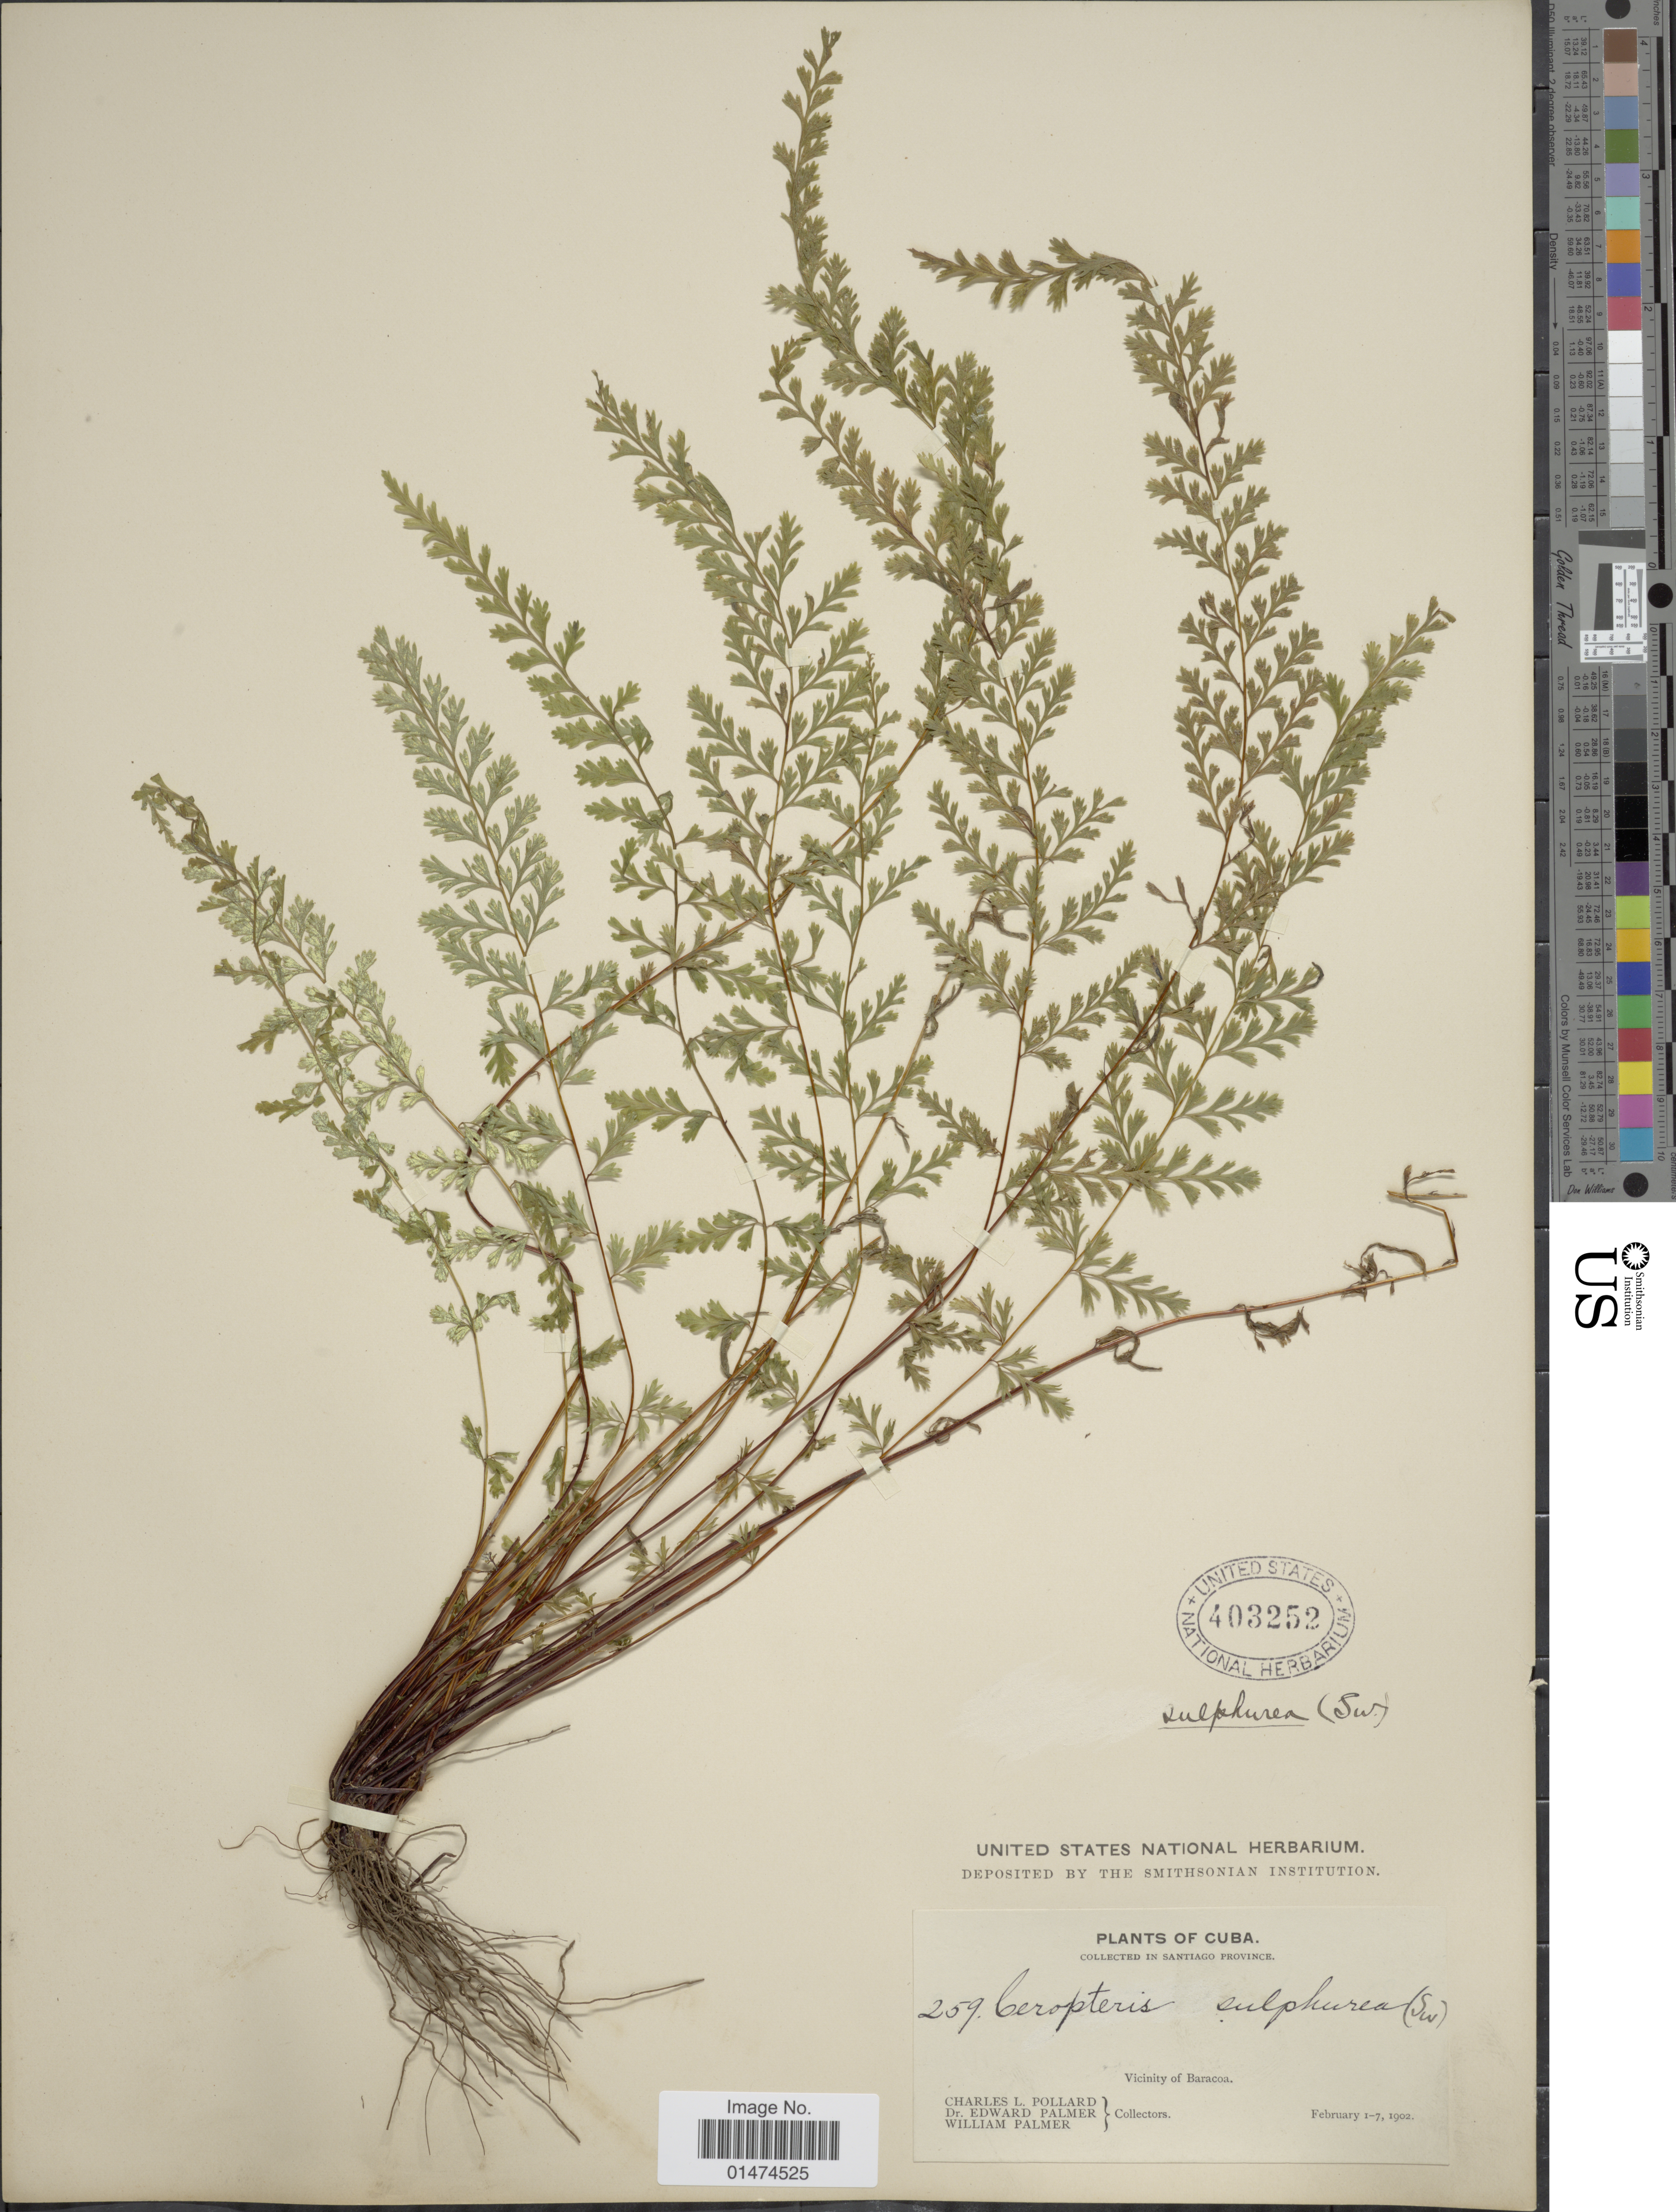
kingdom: Plantae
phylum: Tracheophyta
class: Polypodiopsida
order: Polypodiales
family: Pteridaceae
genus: Pityrogramma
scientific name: Pityrogramma sulphurea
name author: (Sw.) Maxon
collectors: C. L. Pollard, E. Palmer & W. Palmer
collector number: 259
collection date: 1902-02-01/1902-02-07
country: Cuba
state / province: Santiago de Cuba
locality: Vicinity of Baracoa.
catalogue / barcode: US 403252